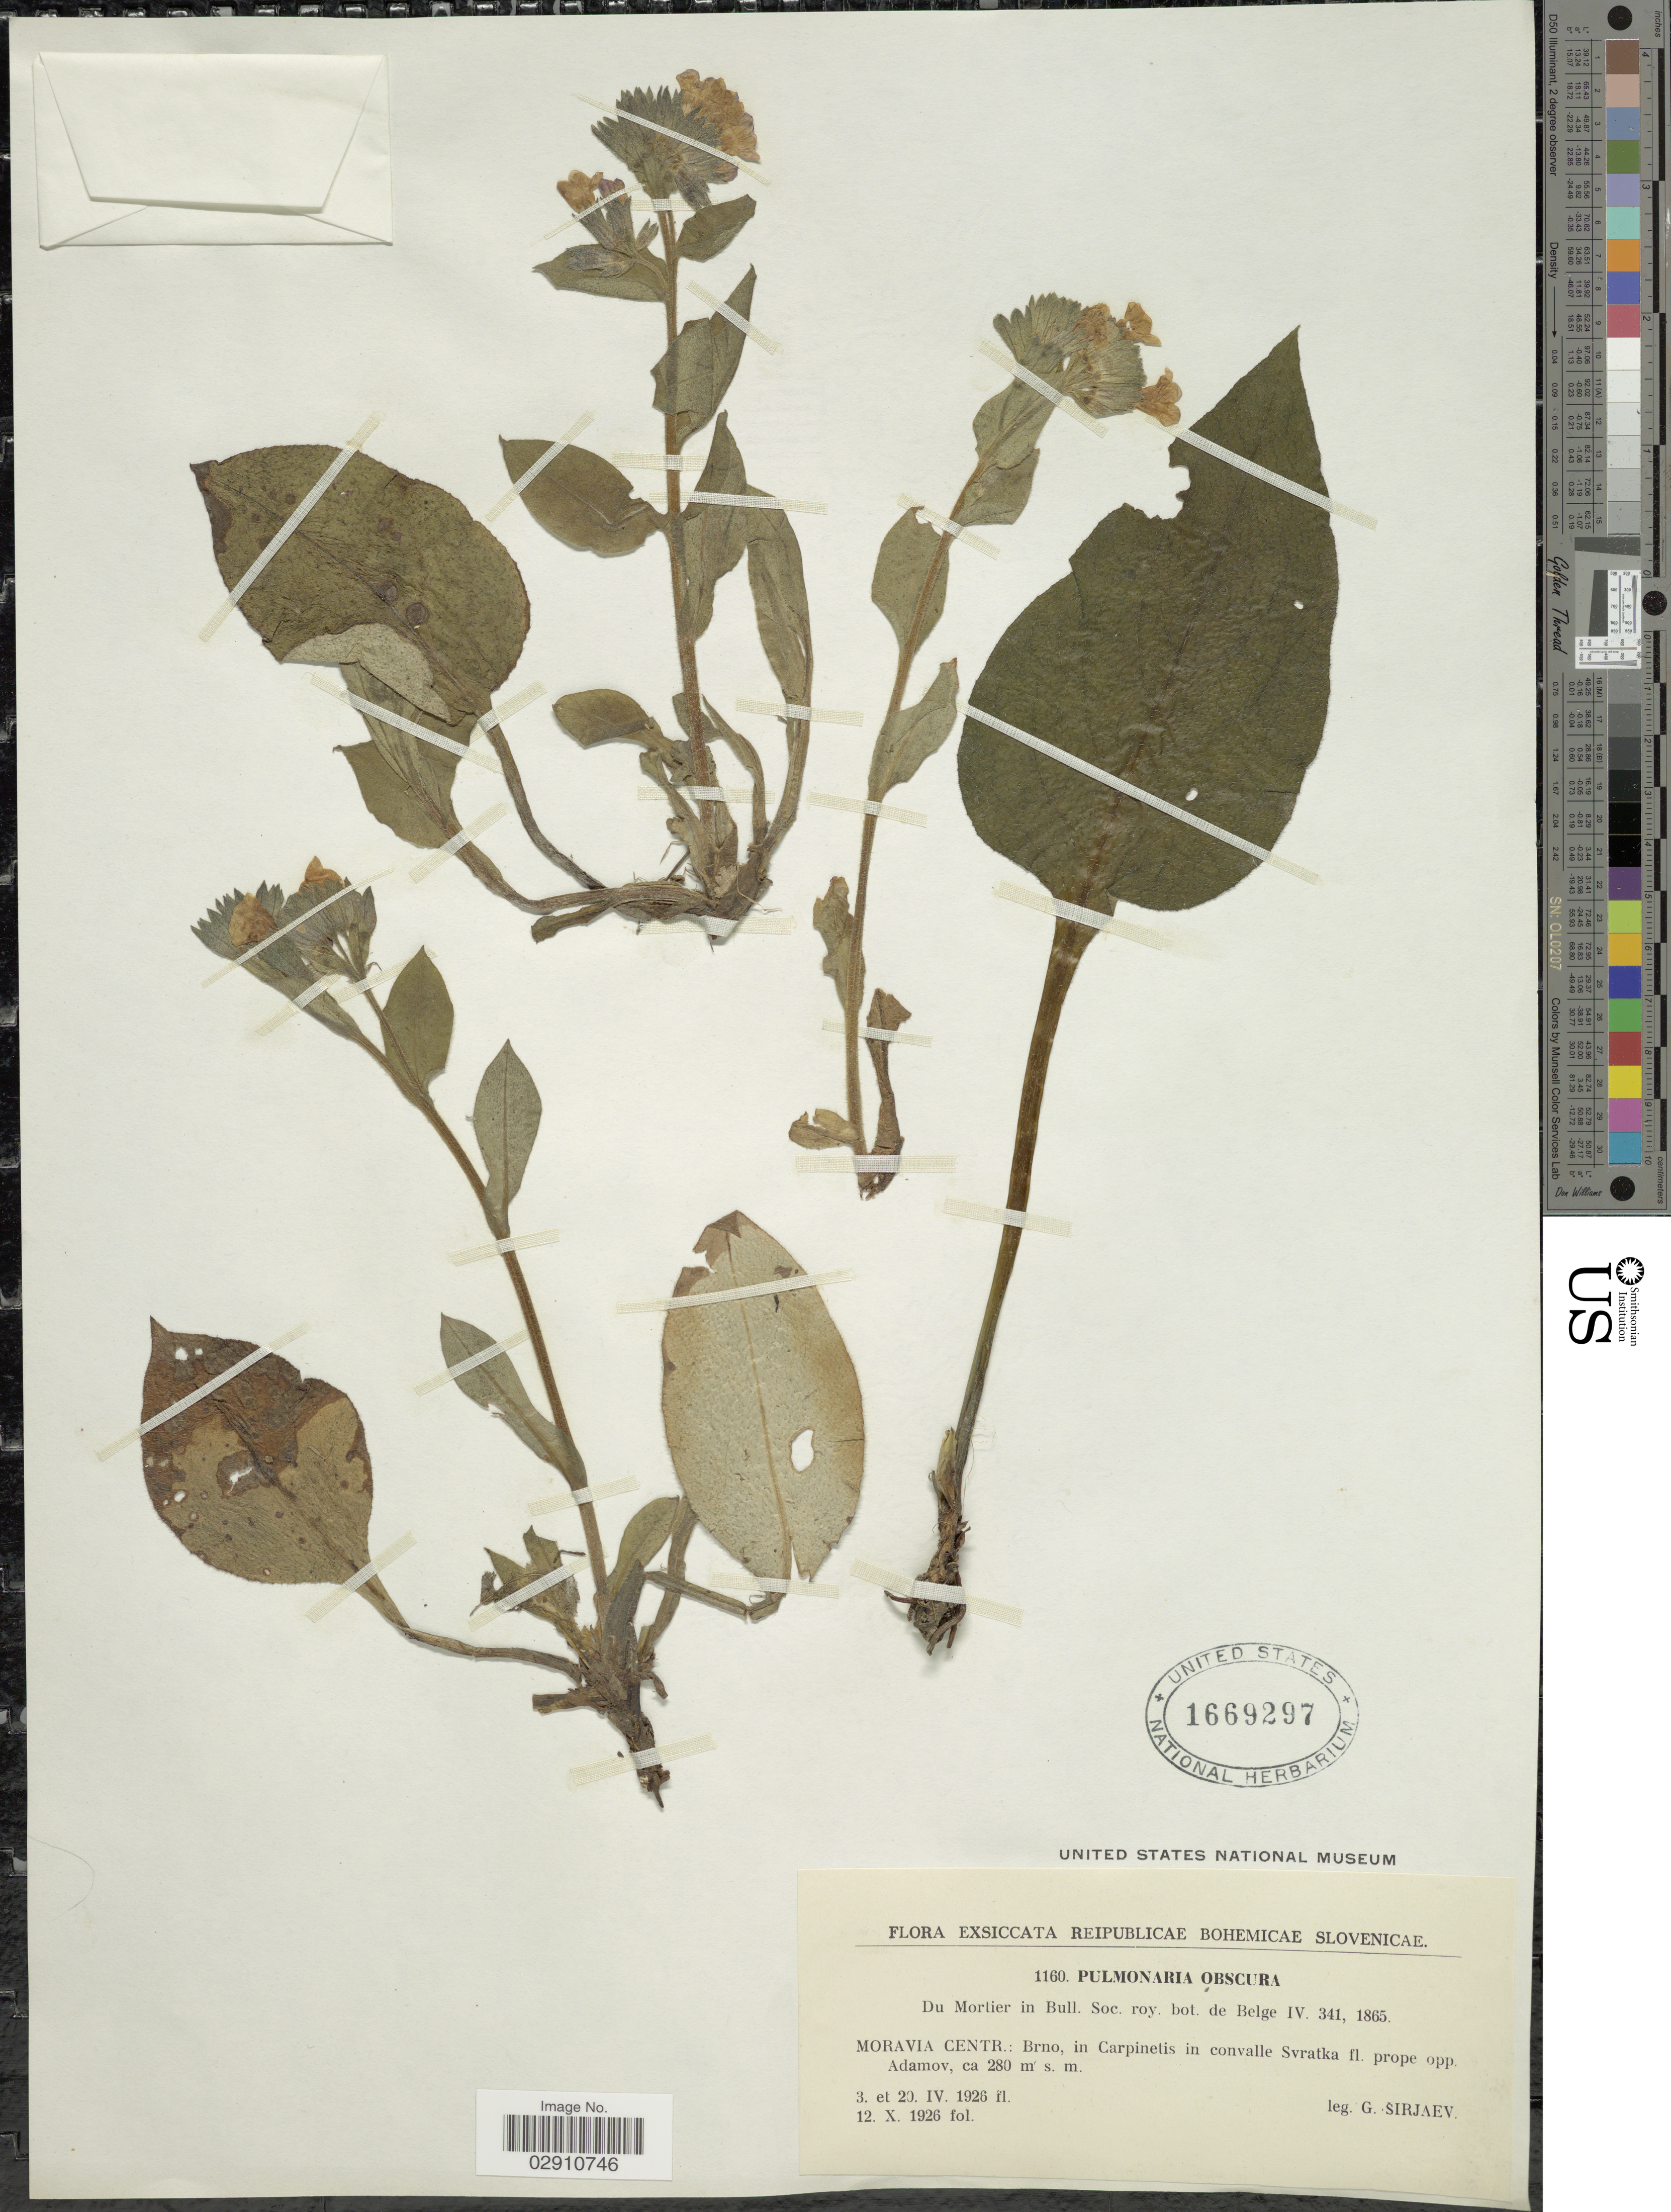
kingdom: Plantae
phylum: Tracheophyta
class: Magnoliopsida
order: Boraginales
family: Boraginaceae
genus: Pulmonaria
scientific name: Pulmonaria obscura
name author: Dumort.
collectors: G. Sirjaev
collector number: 1160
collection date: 1926-04-03/1926-10-12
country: Czechia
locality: Reipublicae Bohemicae Slovenicae. Moravia centr.: Brno, in Carpinetis in convalle Svratka fl. prope opp. Adamov.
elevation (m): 280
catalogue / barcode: US 1669297